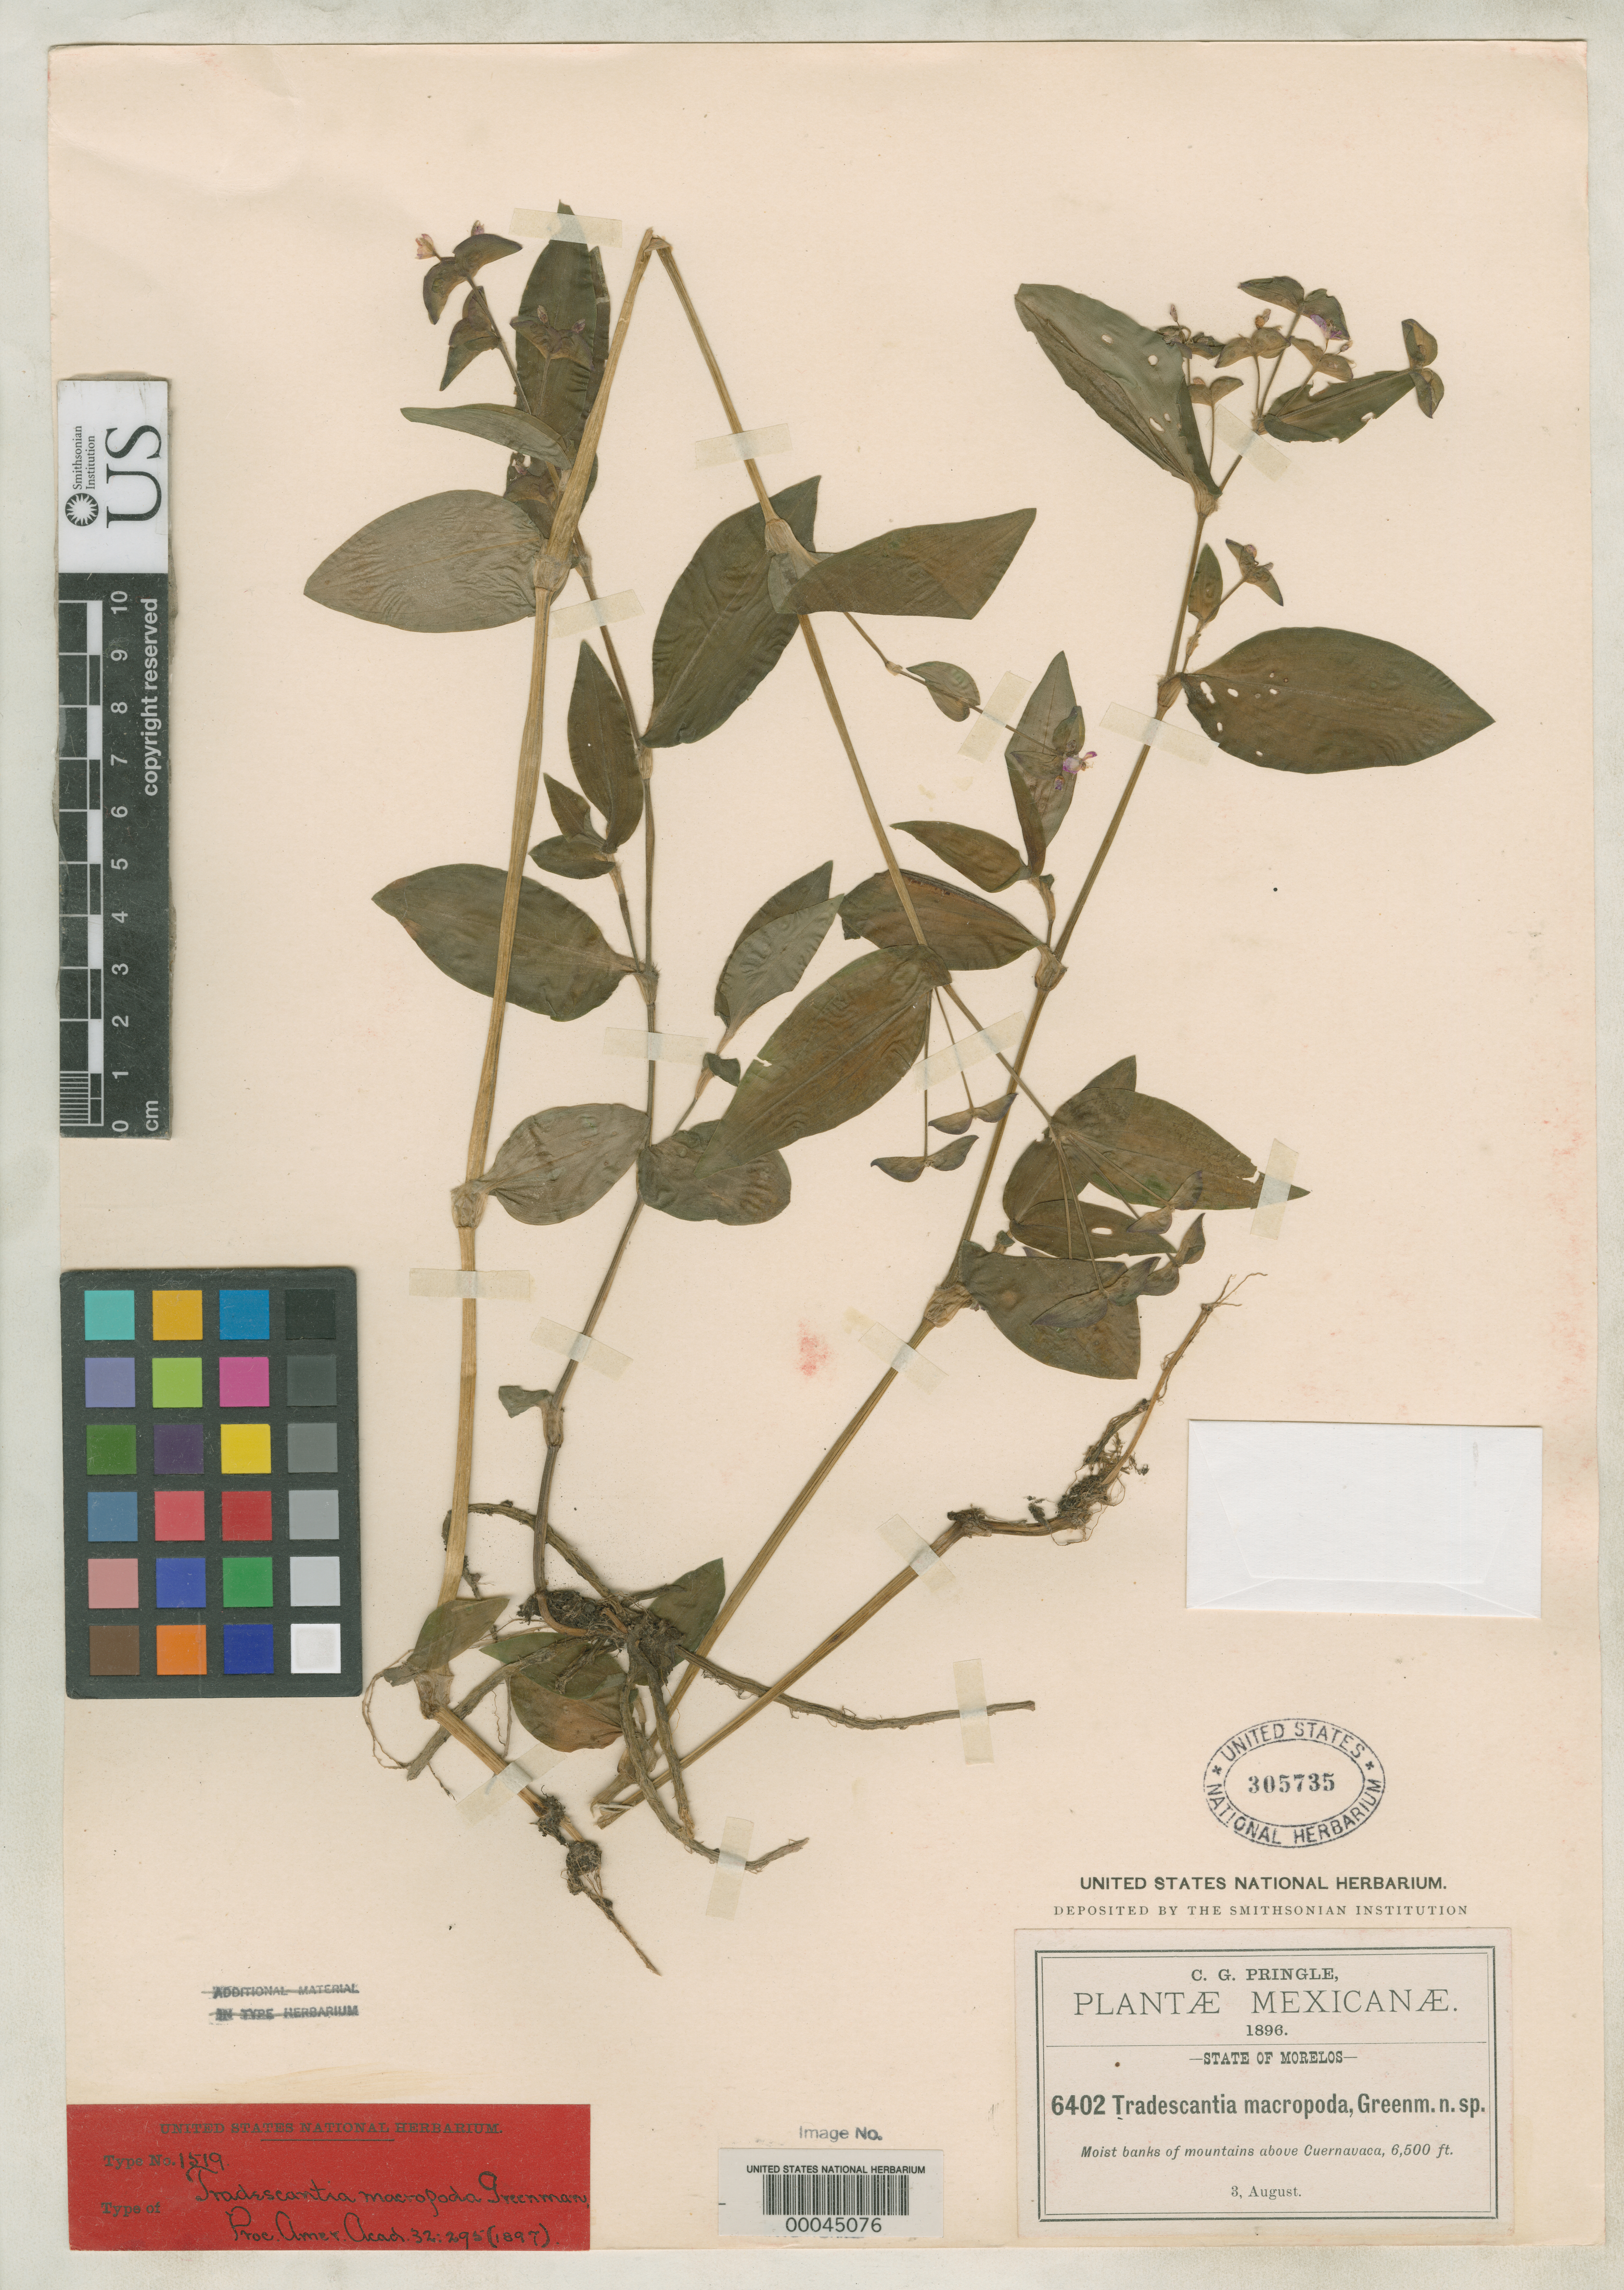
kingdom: Plantae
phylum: Tracheophyta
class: Liliopsida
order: Commelinales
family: Commelinaceae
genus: Tradescantia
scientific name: Tradescantia macropoda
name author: Greenm.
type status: Isotype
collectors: C. G. Pringle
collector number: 6402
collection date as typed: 03 Aug 1896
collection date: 1896-08-03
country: Mexico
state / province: Morelos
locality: Mountains above Cuernavaca.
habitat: Moist banks of mountains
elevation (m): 1981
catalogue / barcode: US 305735